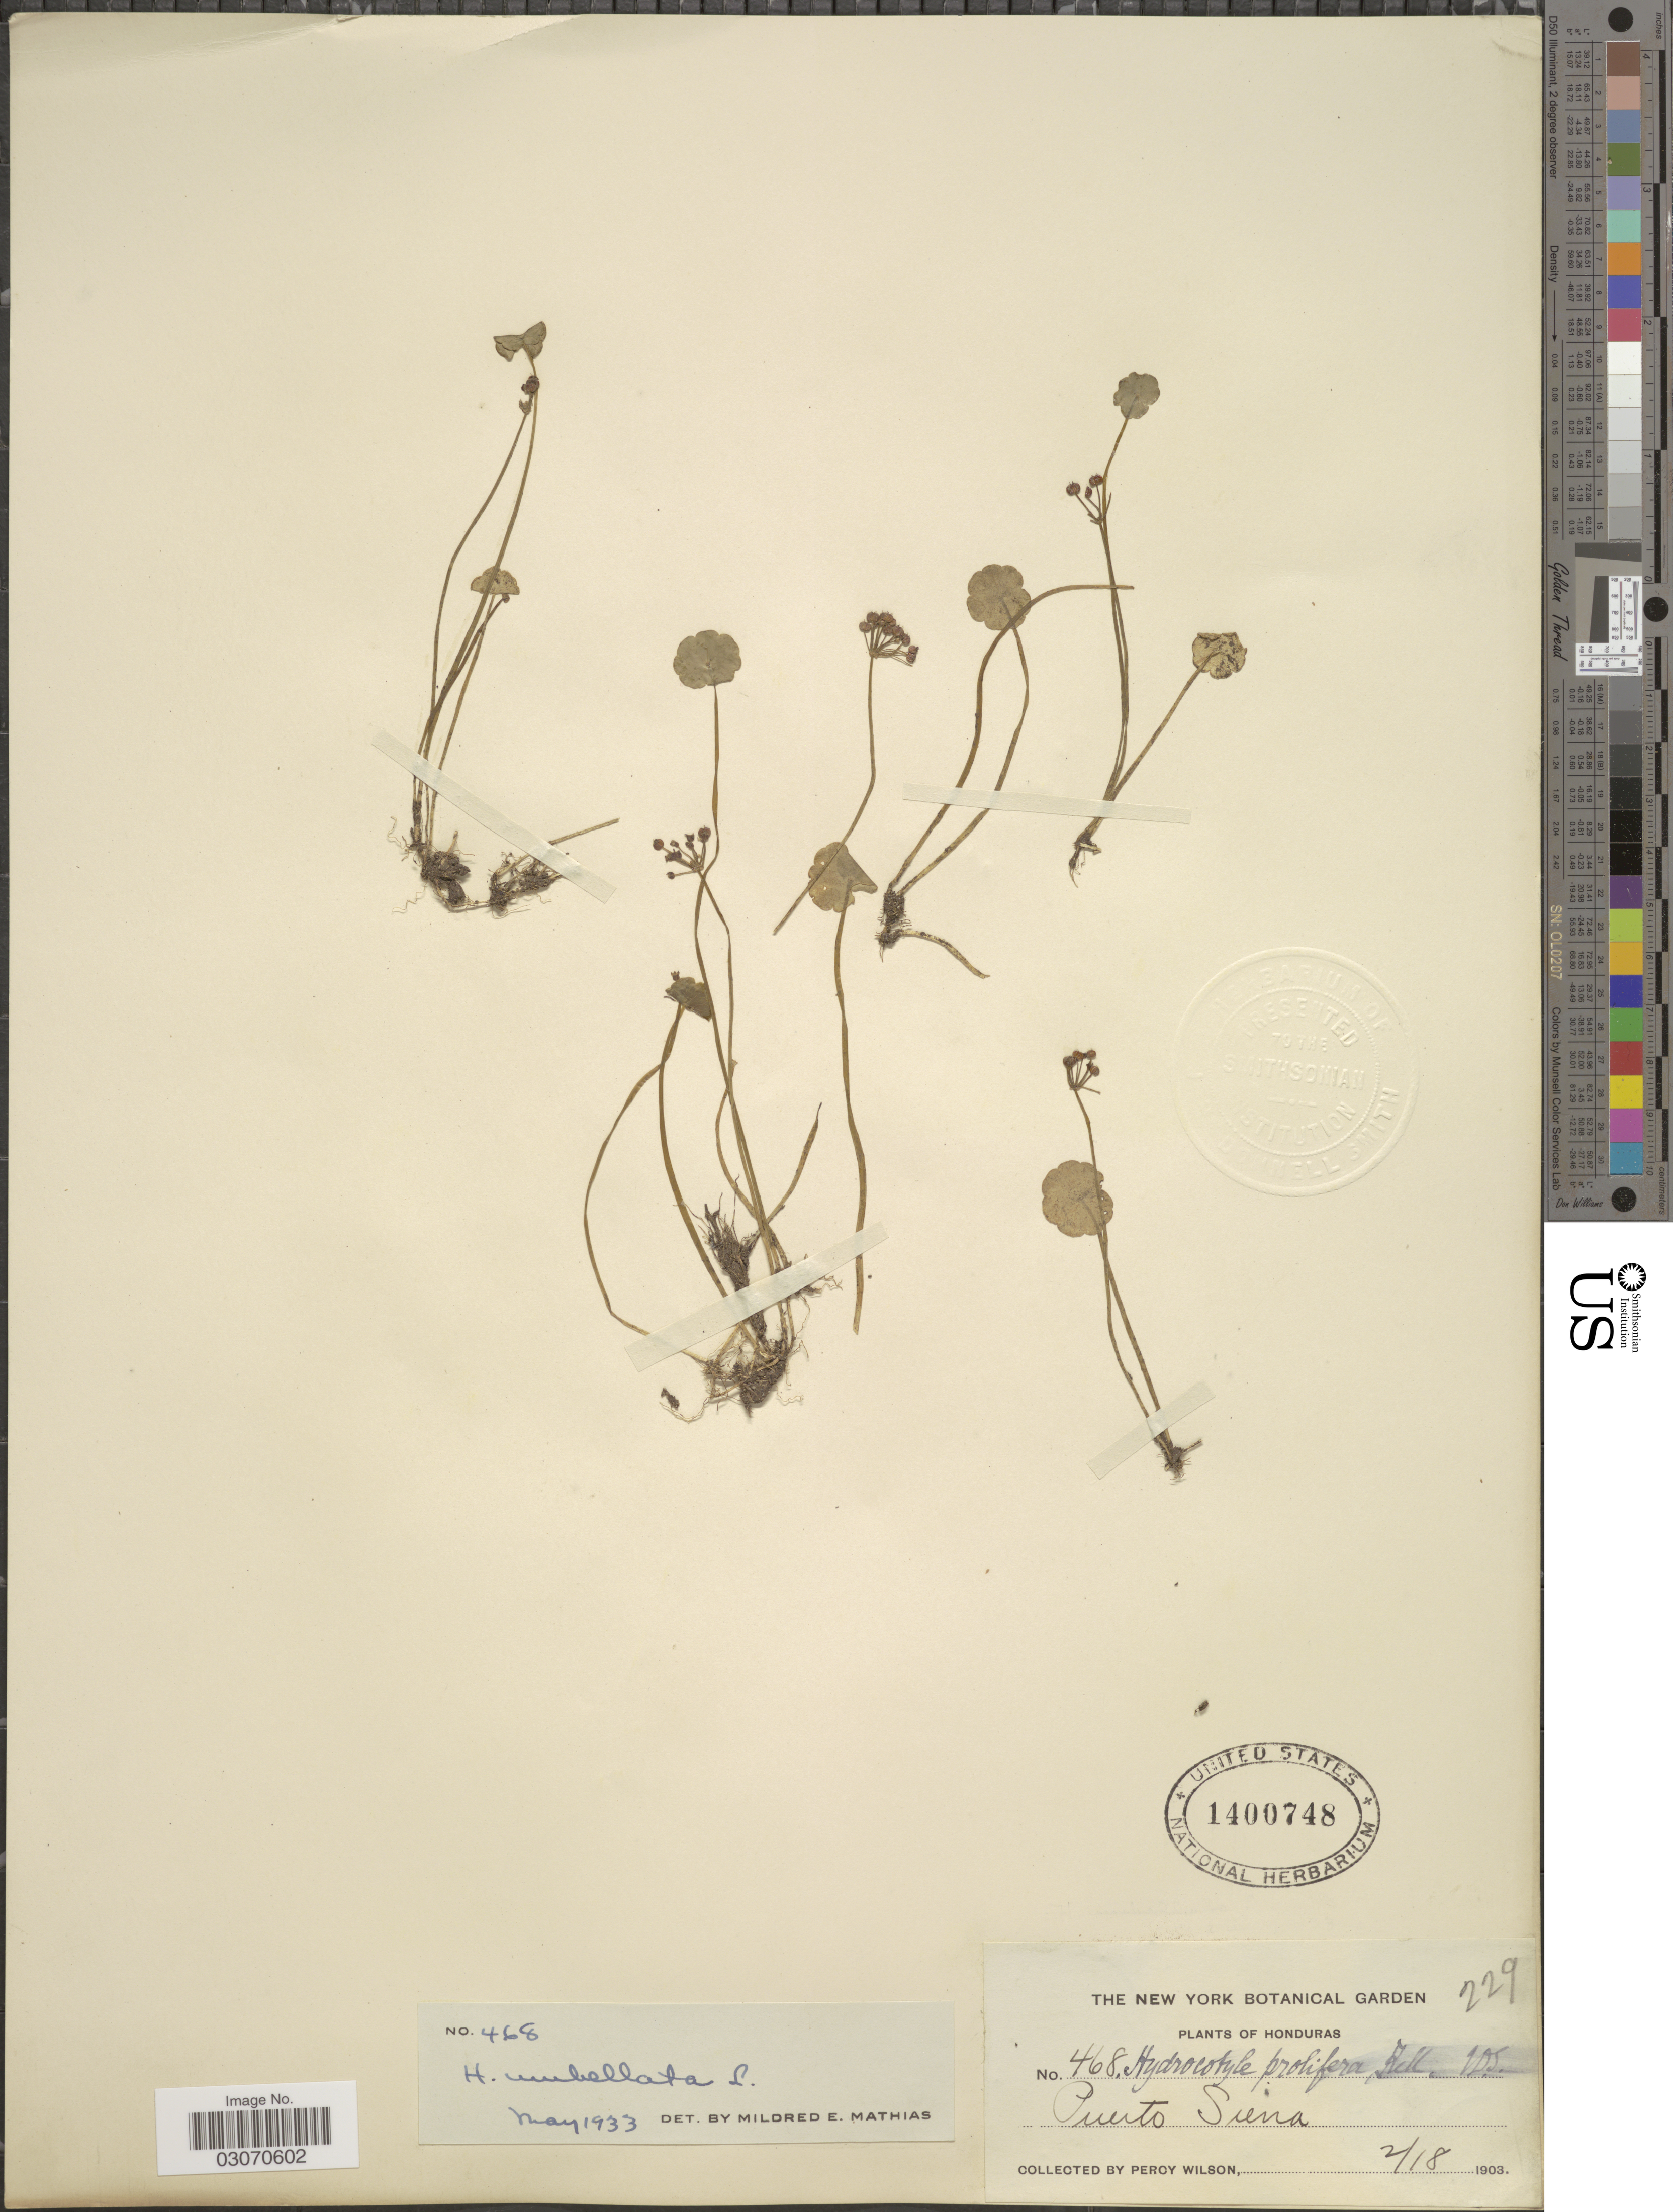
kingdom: Plantae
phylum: Tracheophyta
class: Magnoliopsida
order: Apiales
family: Araliaceae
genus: Hydrocotyle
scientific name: Hydrocotyle umbellata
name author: L.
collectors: P. Wilson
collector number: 468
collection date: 1903-02-18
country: Honduras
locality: Puerto Sierra.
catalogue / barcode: US 1400748